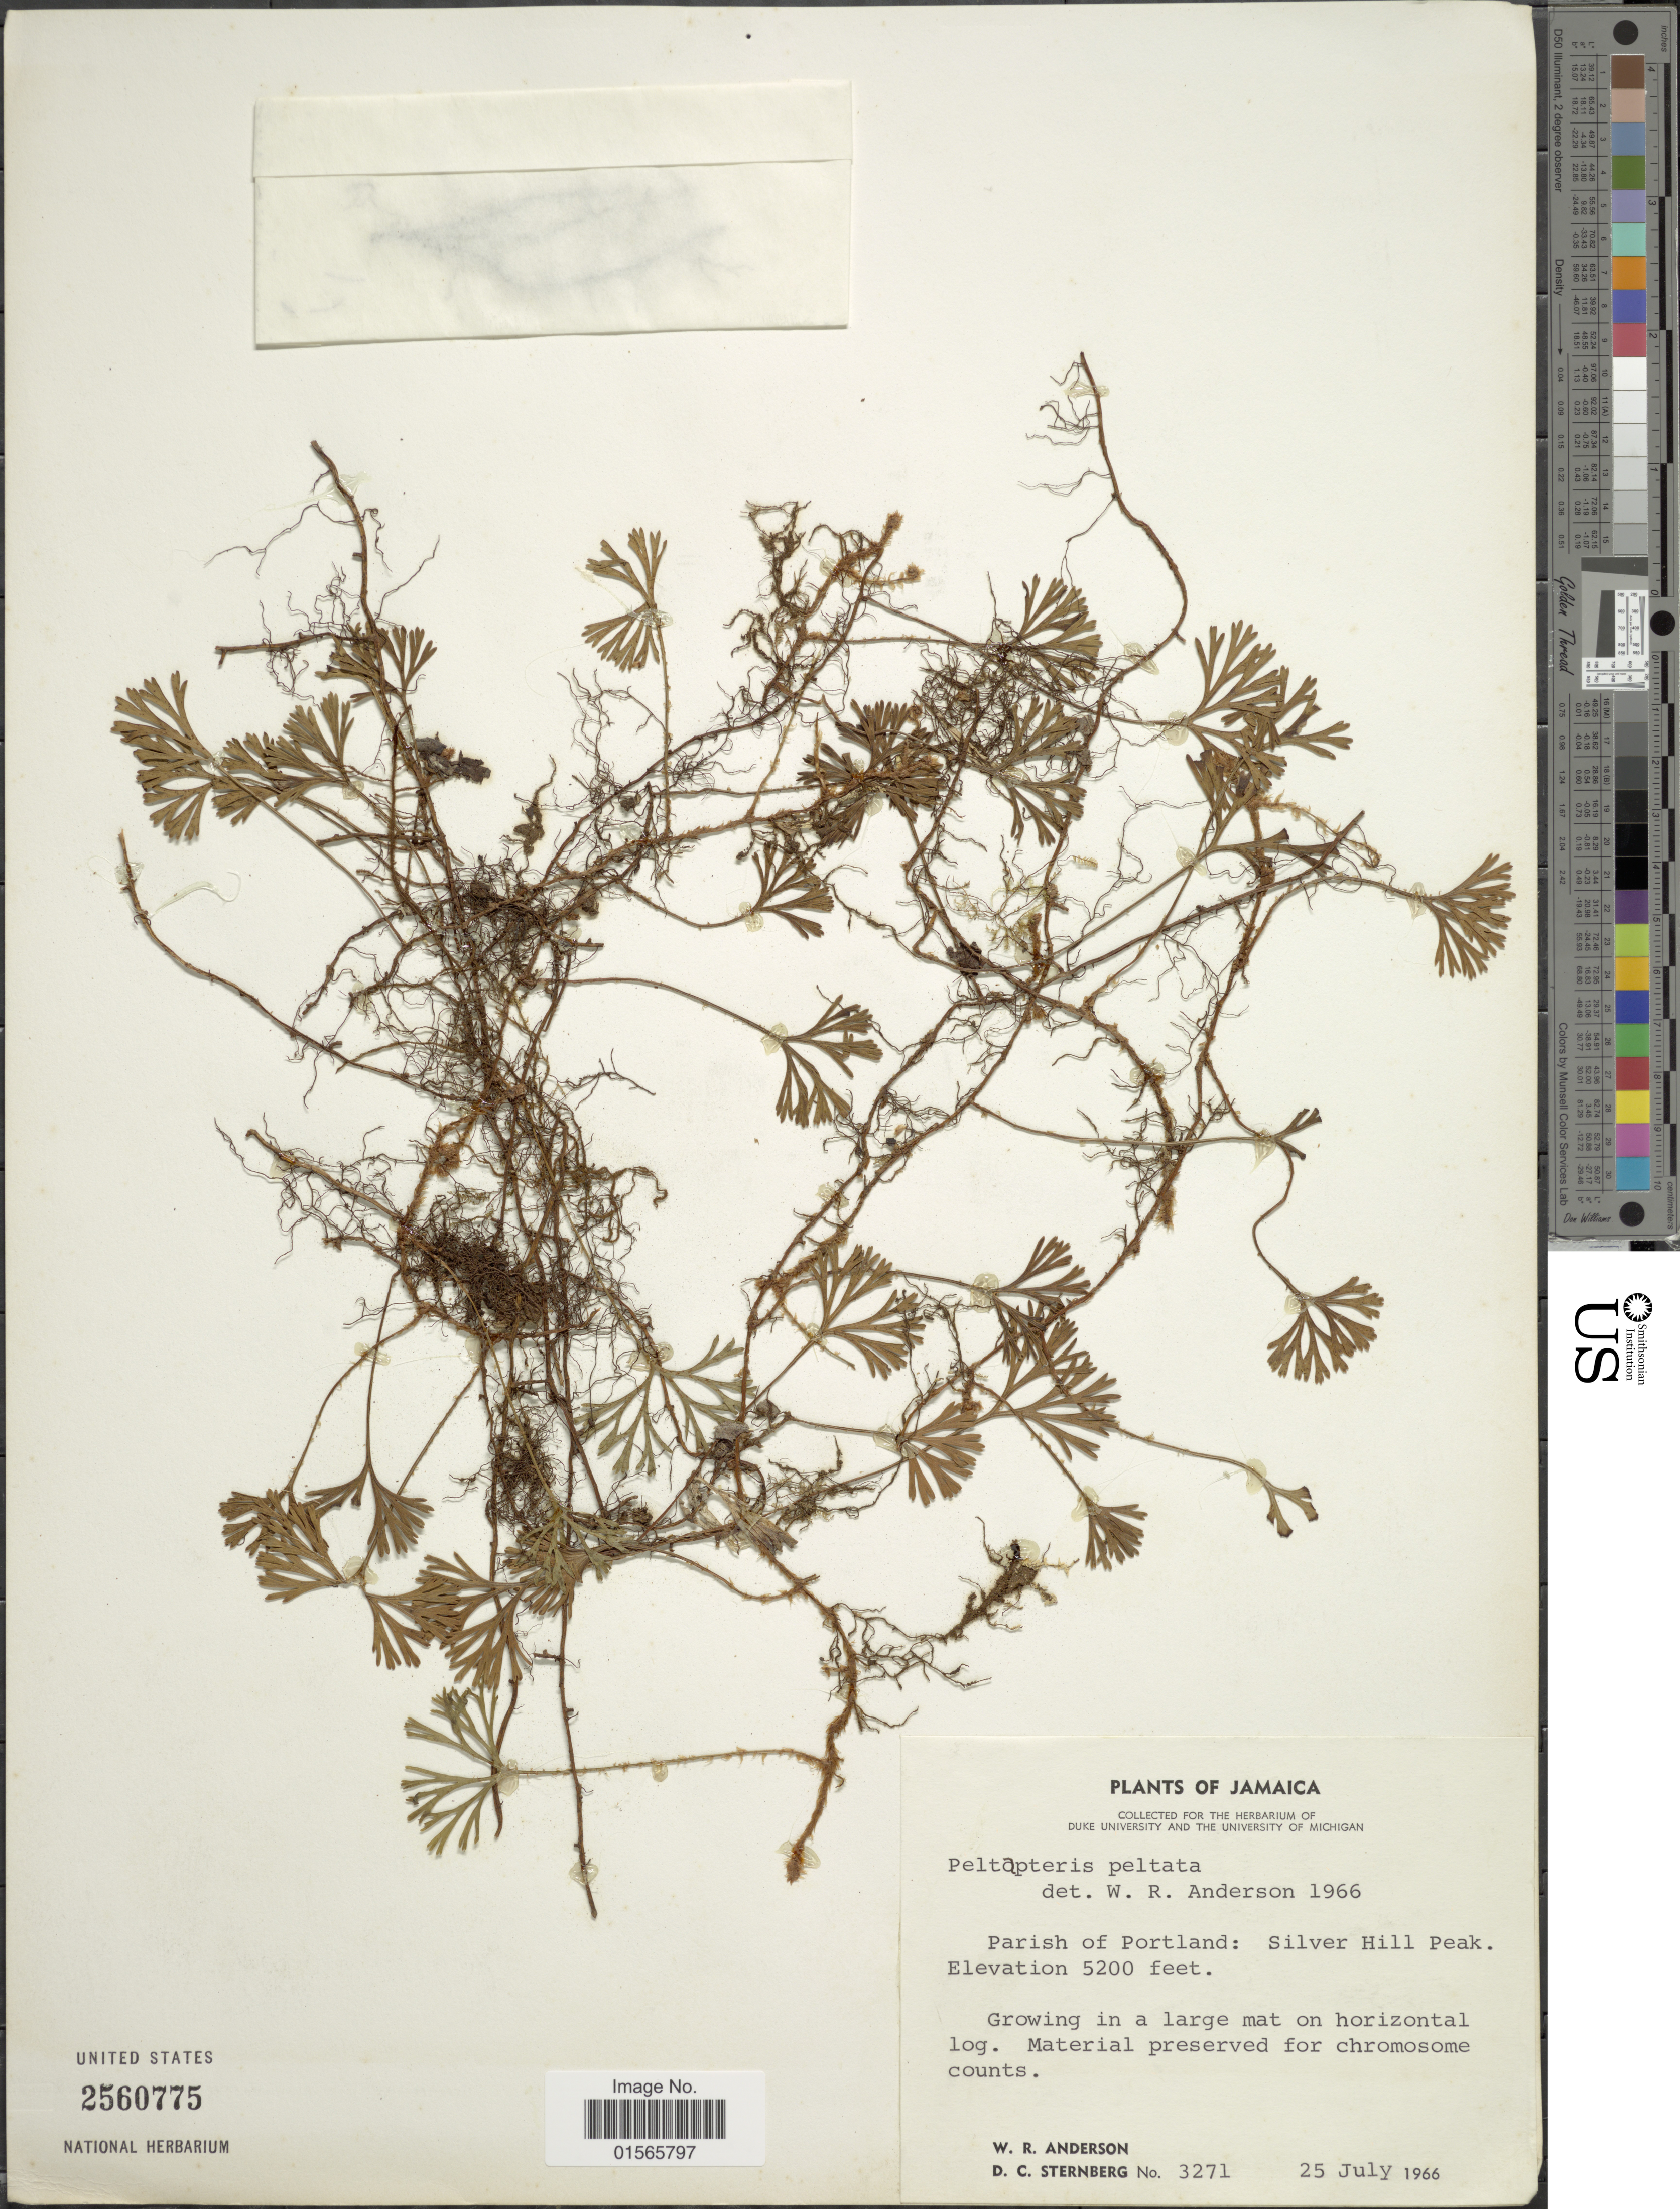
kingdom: Plantae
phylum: Tracheophyta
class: Polypodiopsida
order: Polypodiales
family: Dryopteridaceae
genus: Elaphoglossum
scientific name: Elaphoglossum peltatum f. peltatum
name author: (Sw.) Urb.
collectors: W. Anderson & D. Sternberg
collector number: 3271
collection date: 1966-07-25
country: Jamaica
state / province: Portland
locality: Parish of Portland: Silver Hill Peak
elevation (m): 1585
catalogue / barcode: US 2560775